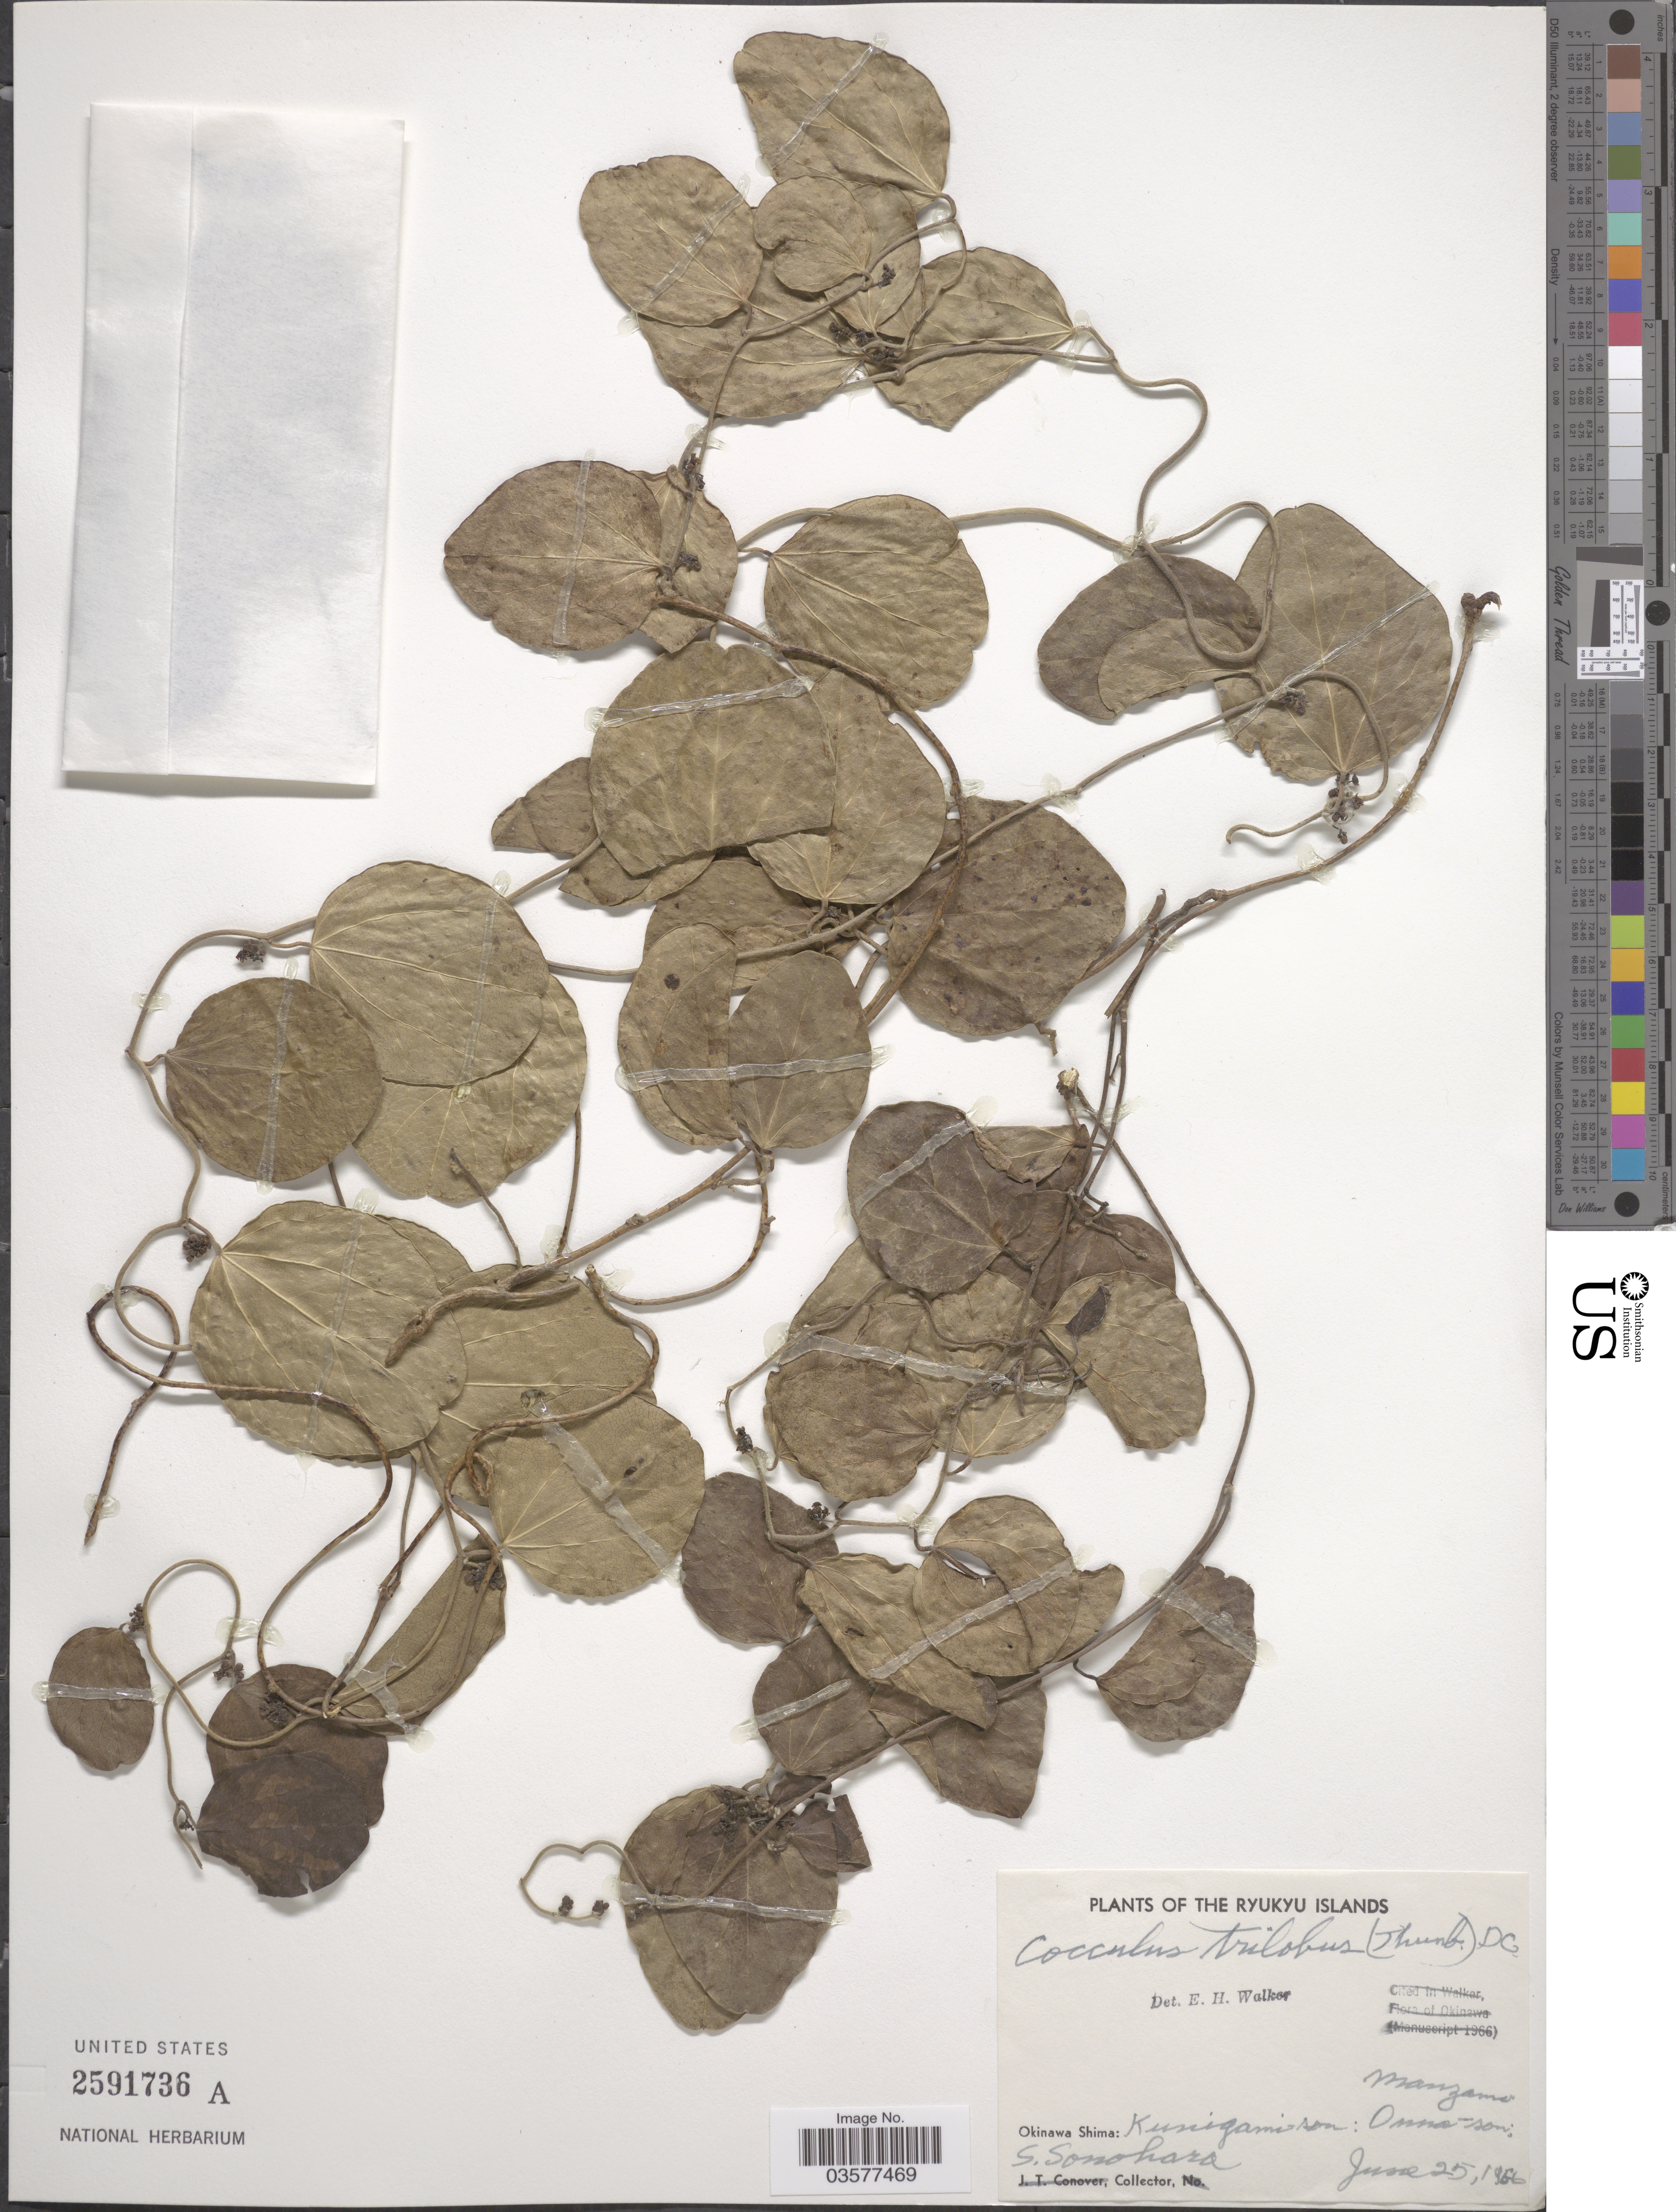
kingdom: Plantae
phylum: Tracheophyta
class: Magnoliopsida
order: Ranunculales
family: Menispermaceae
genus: Cocculus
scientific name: Cocculus orbiculatus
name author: (L.) DC.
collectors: S. Sonohara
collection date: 1956-06-25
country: Japan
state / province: Okinawa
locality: The Ryukyu Islands. Manzamo. Okinawa Shima: Kunigami-son: Onna-son.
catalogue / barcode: US 2591736A